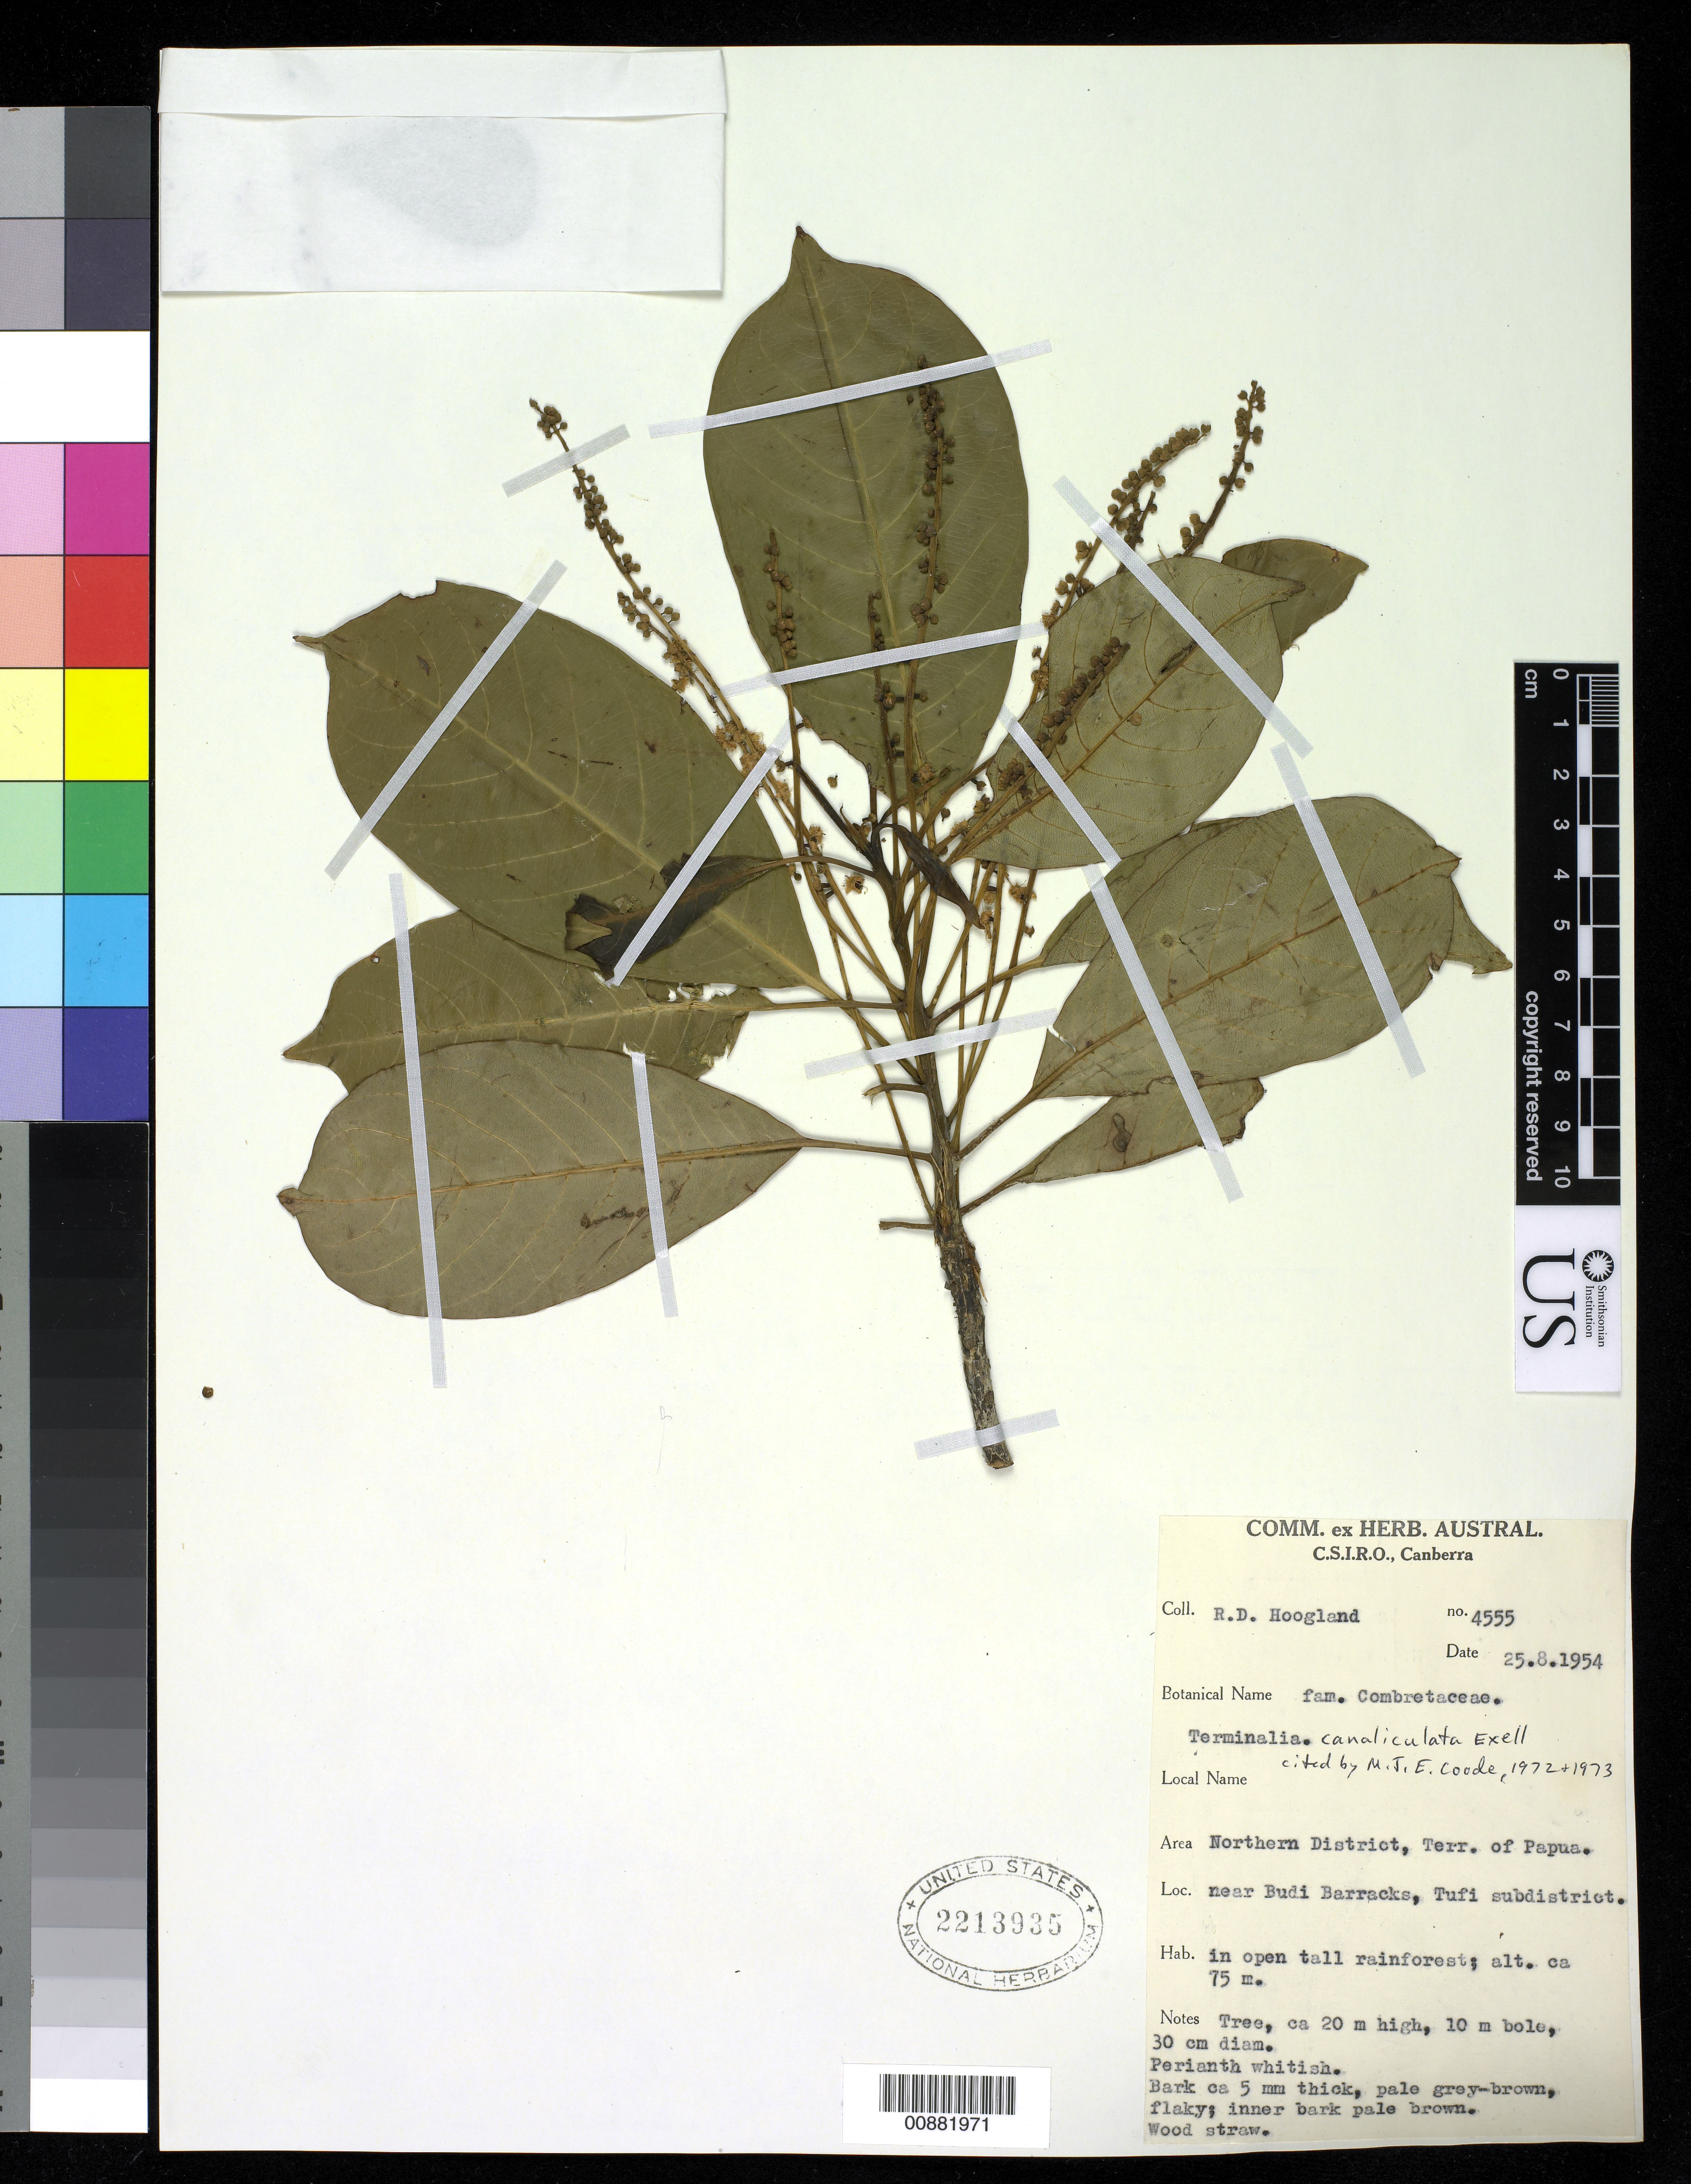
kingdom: Plantae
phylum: Tracheophyta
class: Magnoliopsida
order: Myrtales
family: Combretaceae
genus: Terminalia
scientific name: Terminalia canaliculata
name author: Exell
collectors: R. D. Hoogland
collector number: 4555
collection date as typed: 25 Aug 1954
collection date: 1954-08-25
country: Papua New Guinea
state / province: Northern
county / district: Tufi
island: New Guinea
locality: near Budi Barracks, Tufi subdistrict.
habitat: in open tall rainforest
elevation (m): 75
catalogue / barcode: US 2213935